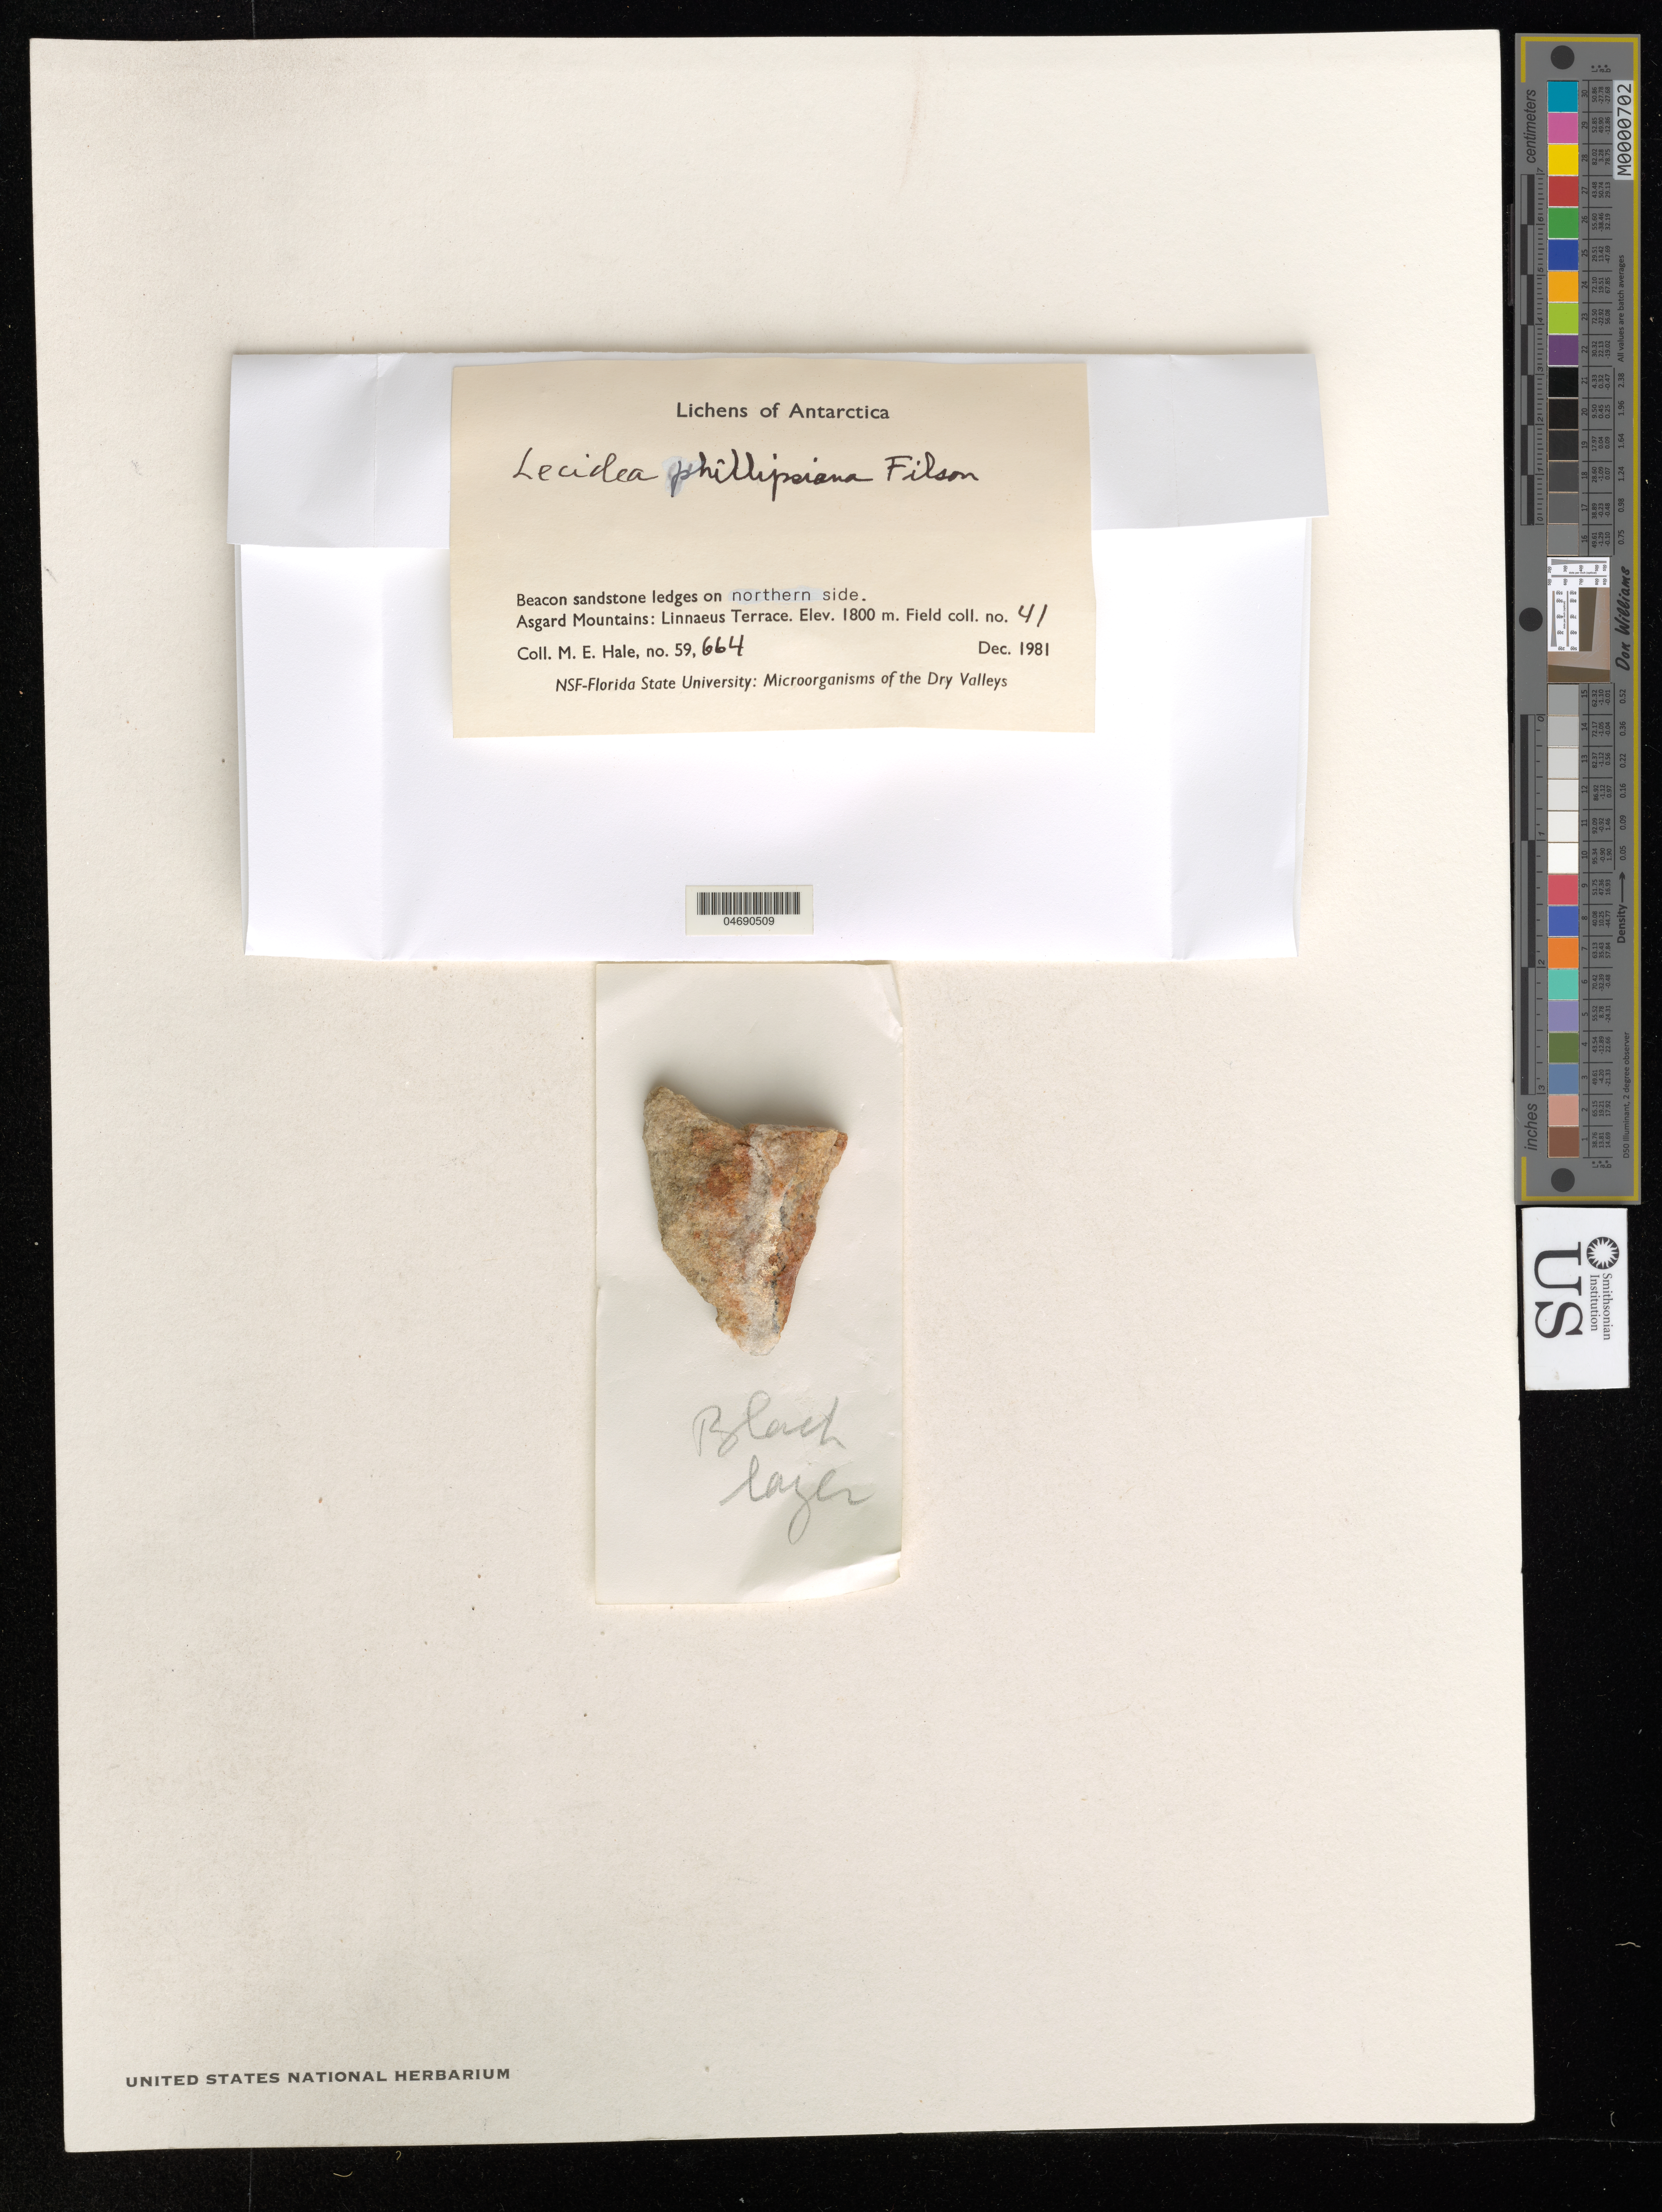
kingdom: Fungi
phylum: Ascomycota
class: Lecanoromycetes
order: Lecideales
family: Lecideaceae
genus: Lecidea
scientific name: Lecidea phillipsiana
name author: Filson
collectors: M. Hale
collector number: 59664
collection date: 1981-12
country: Antarctica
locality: Beacon sandstone ledges on northern side. Asgard Mountains: Linnaeus Terrace.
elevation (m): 1800